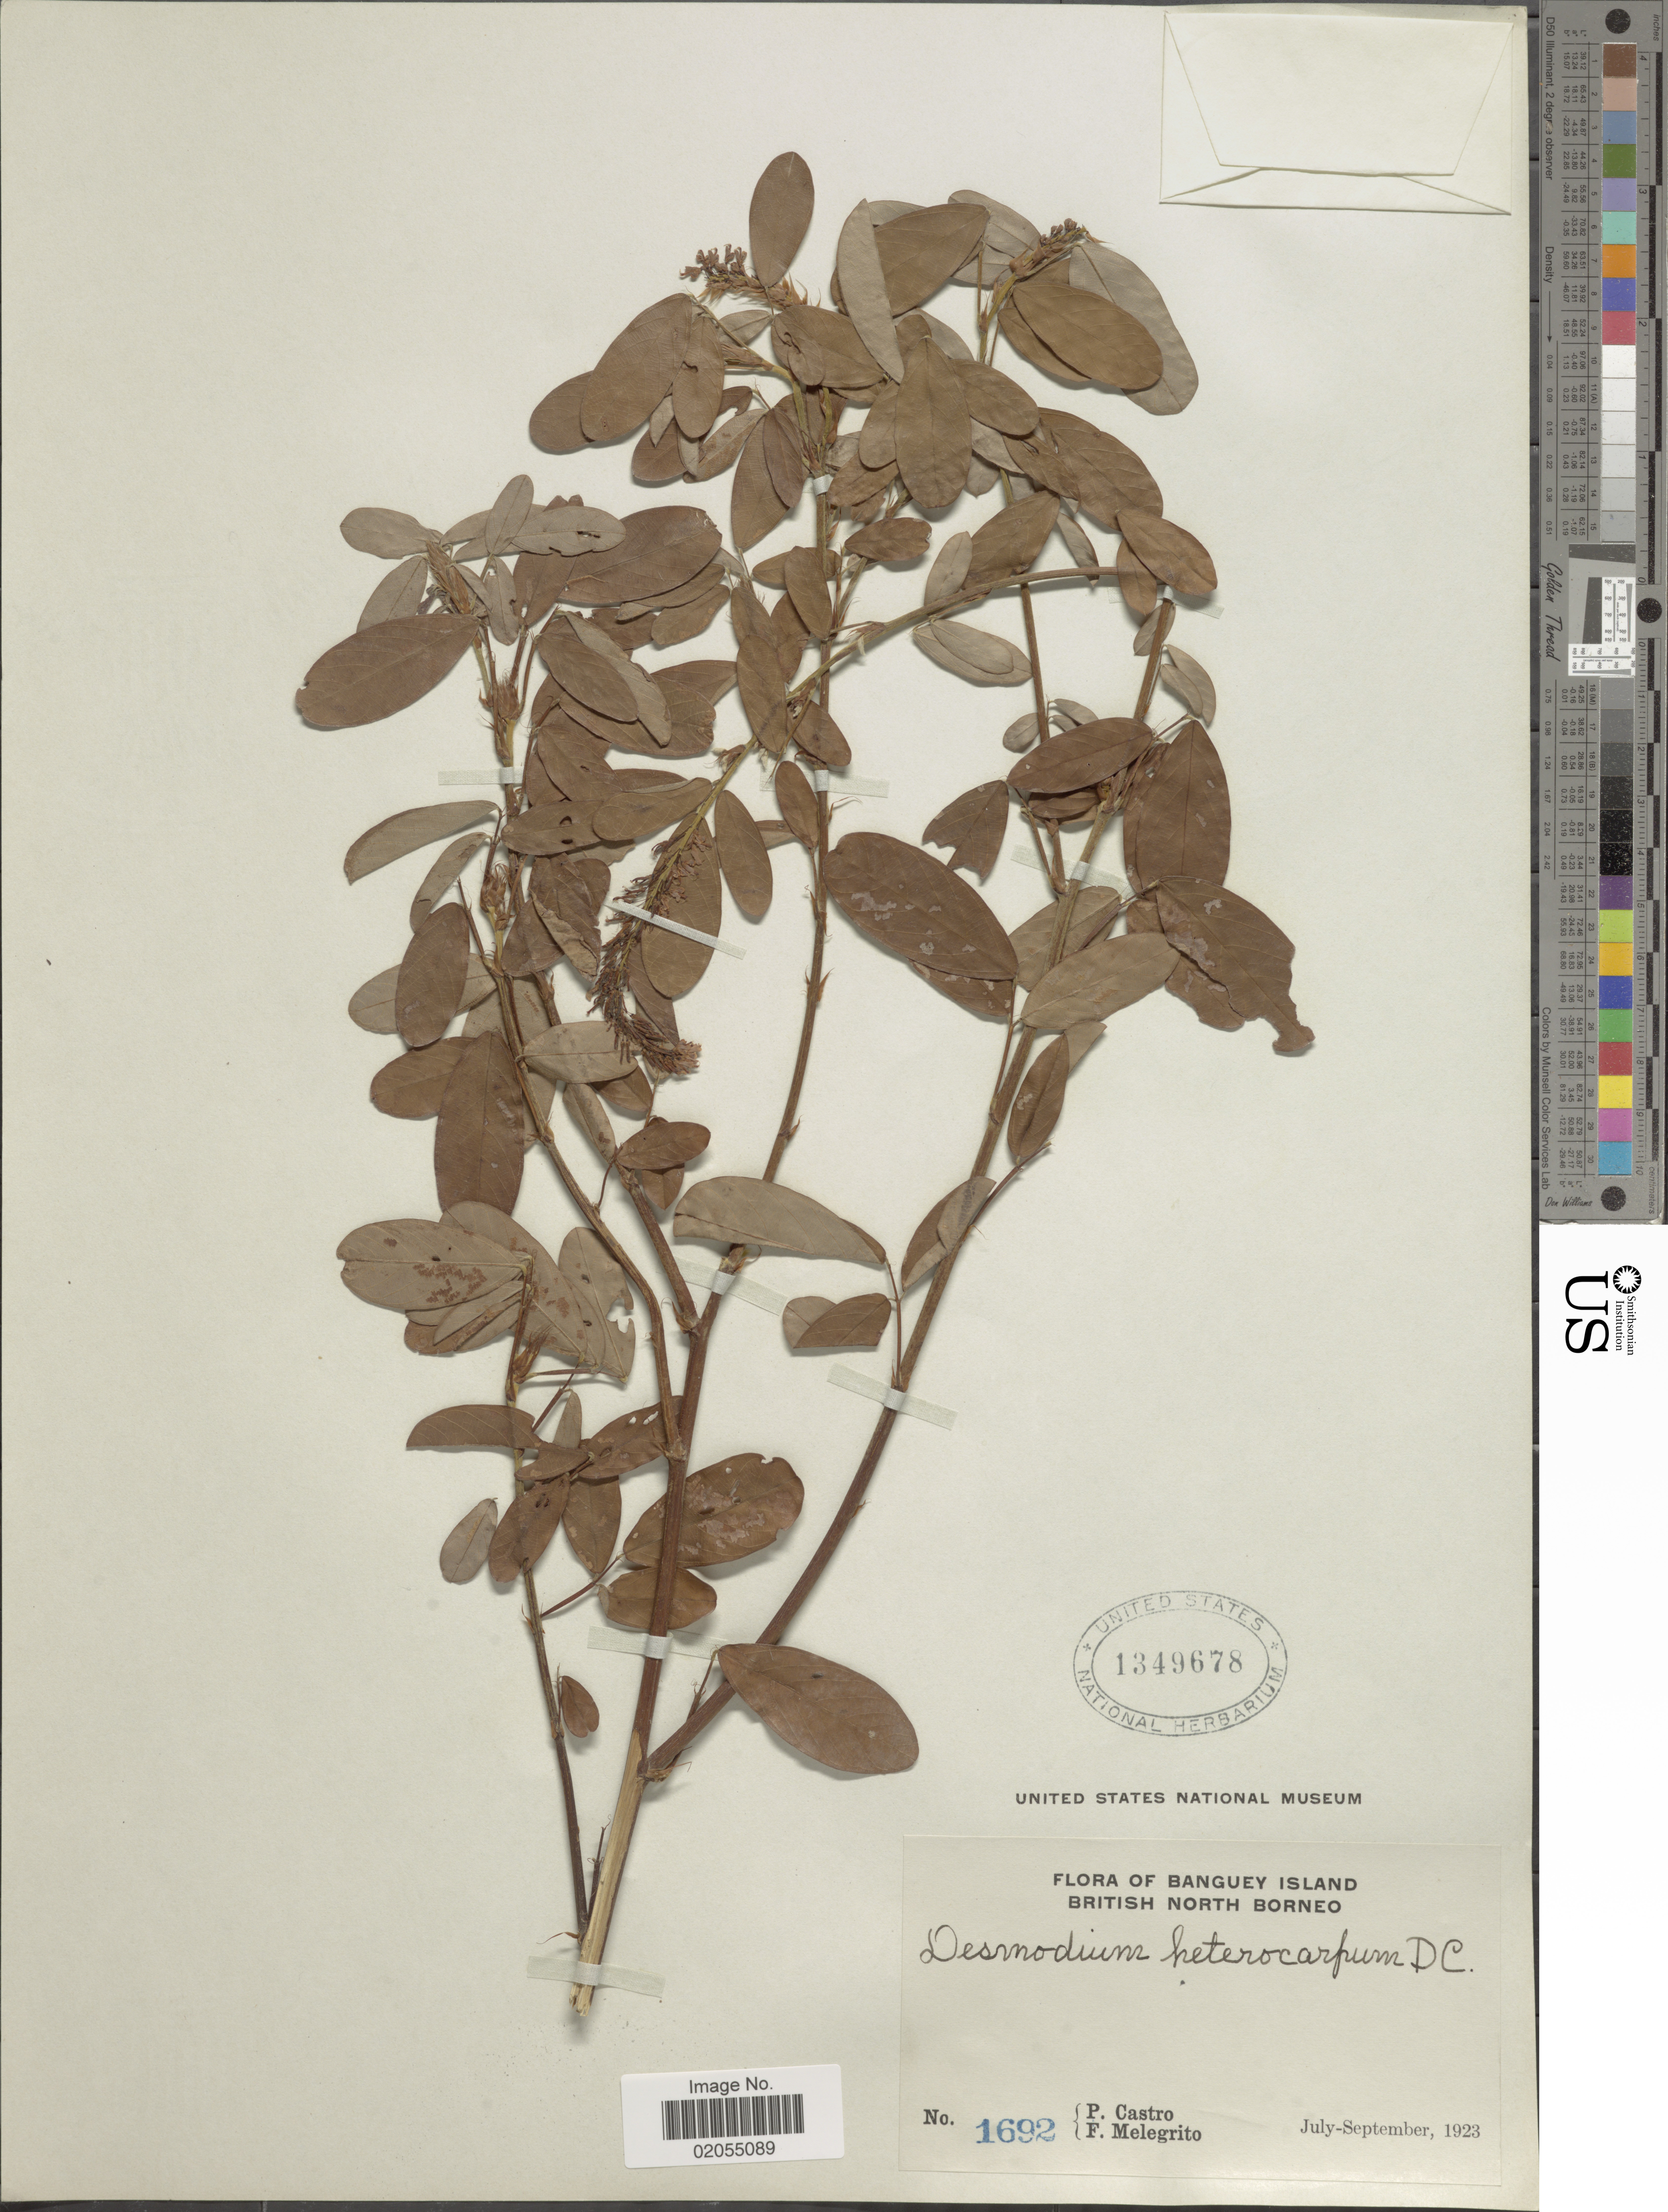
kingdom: Plantae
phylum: Tracheophyta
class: Magnoliopsida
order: Fabales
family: Fabaceae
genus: Grona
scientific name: Grona heterocarpos var. strigosa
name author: (Meeuwen) H. Ohashi & K. Ohashi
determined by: Strong, Mark T., (BOT), Smithsonian Institution - National Museum of Natural History (UNITED STATES)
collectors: P. Castro & F. Melegrito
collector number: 1692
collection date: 1923-07/1923-09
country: Malaysia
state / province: Sabah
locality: Banguey Island. British North Borneo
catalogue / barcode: US 1349678